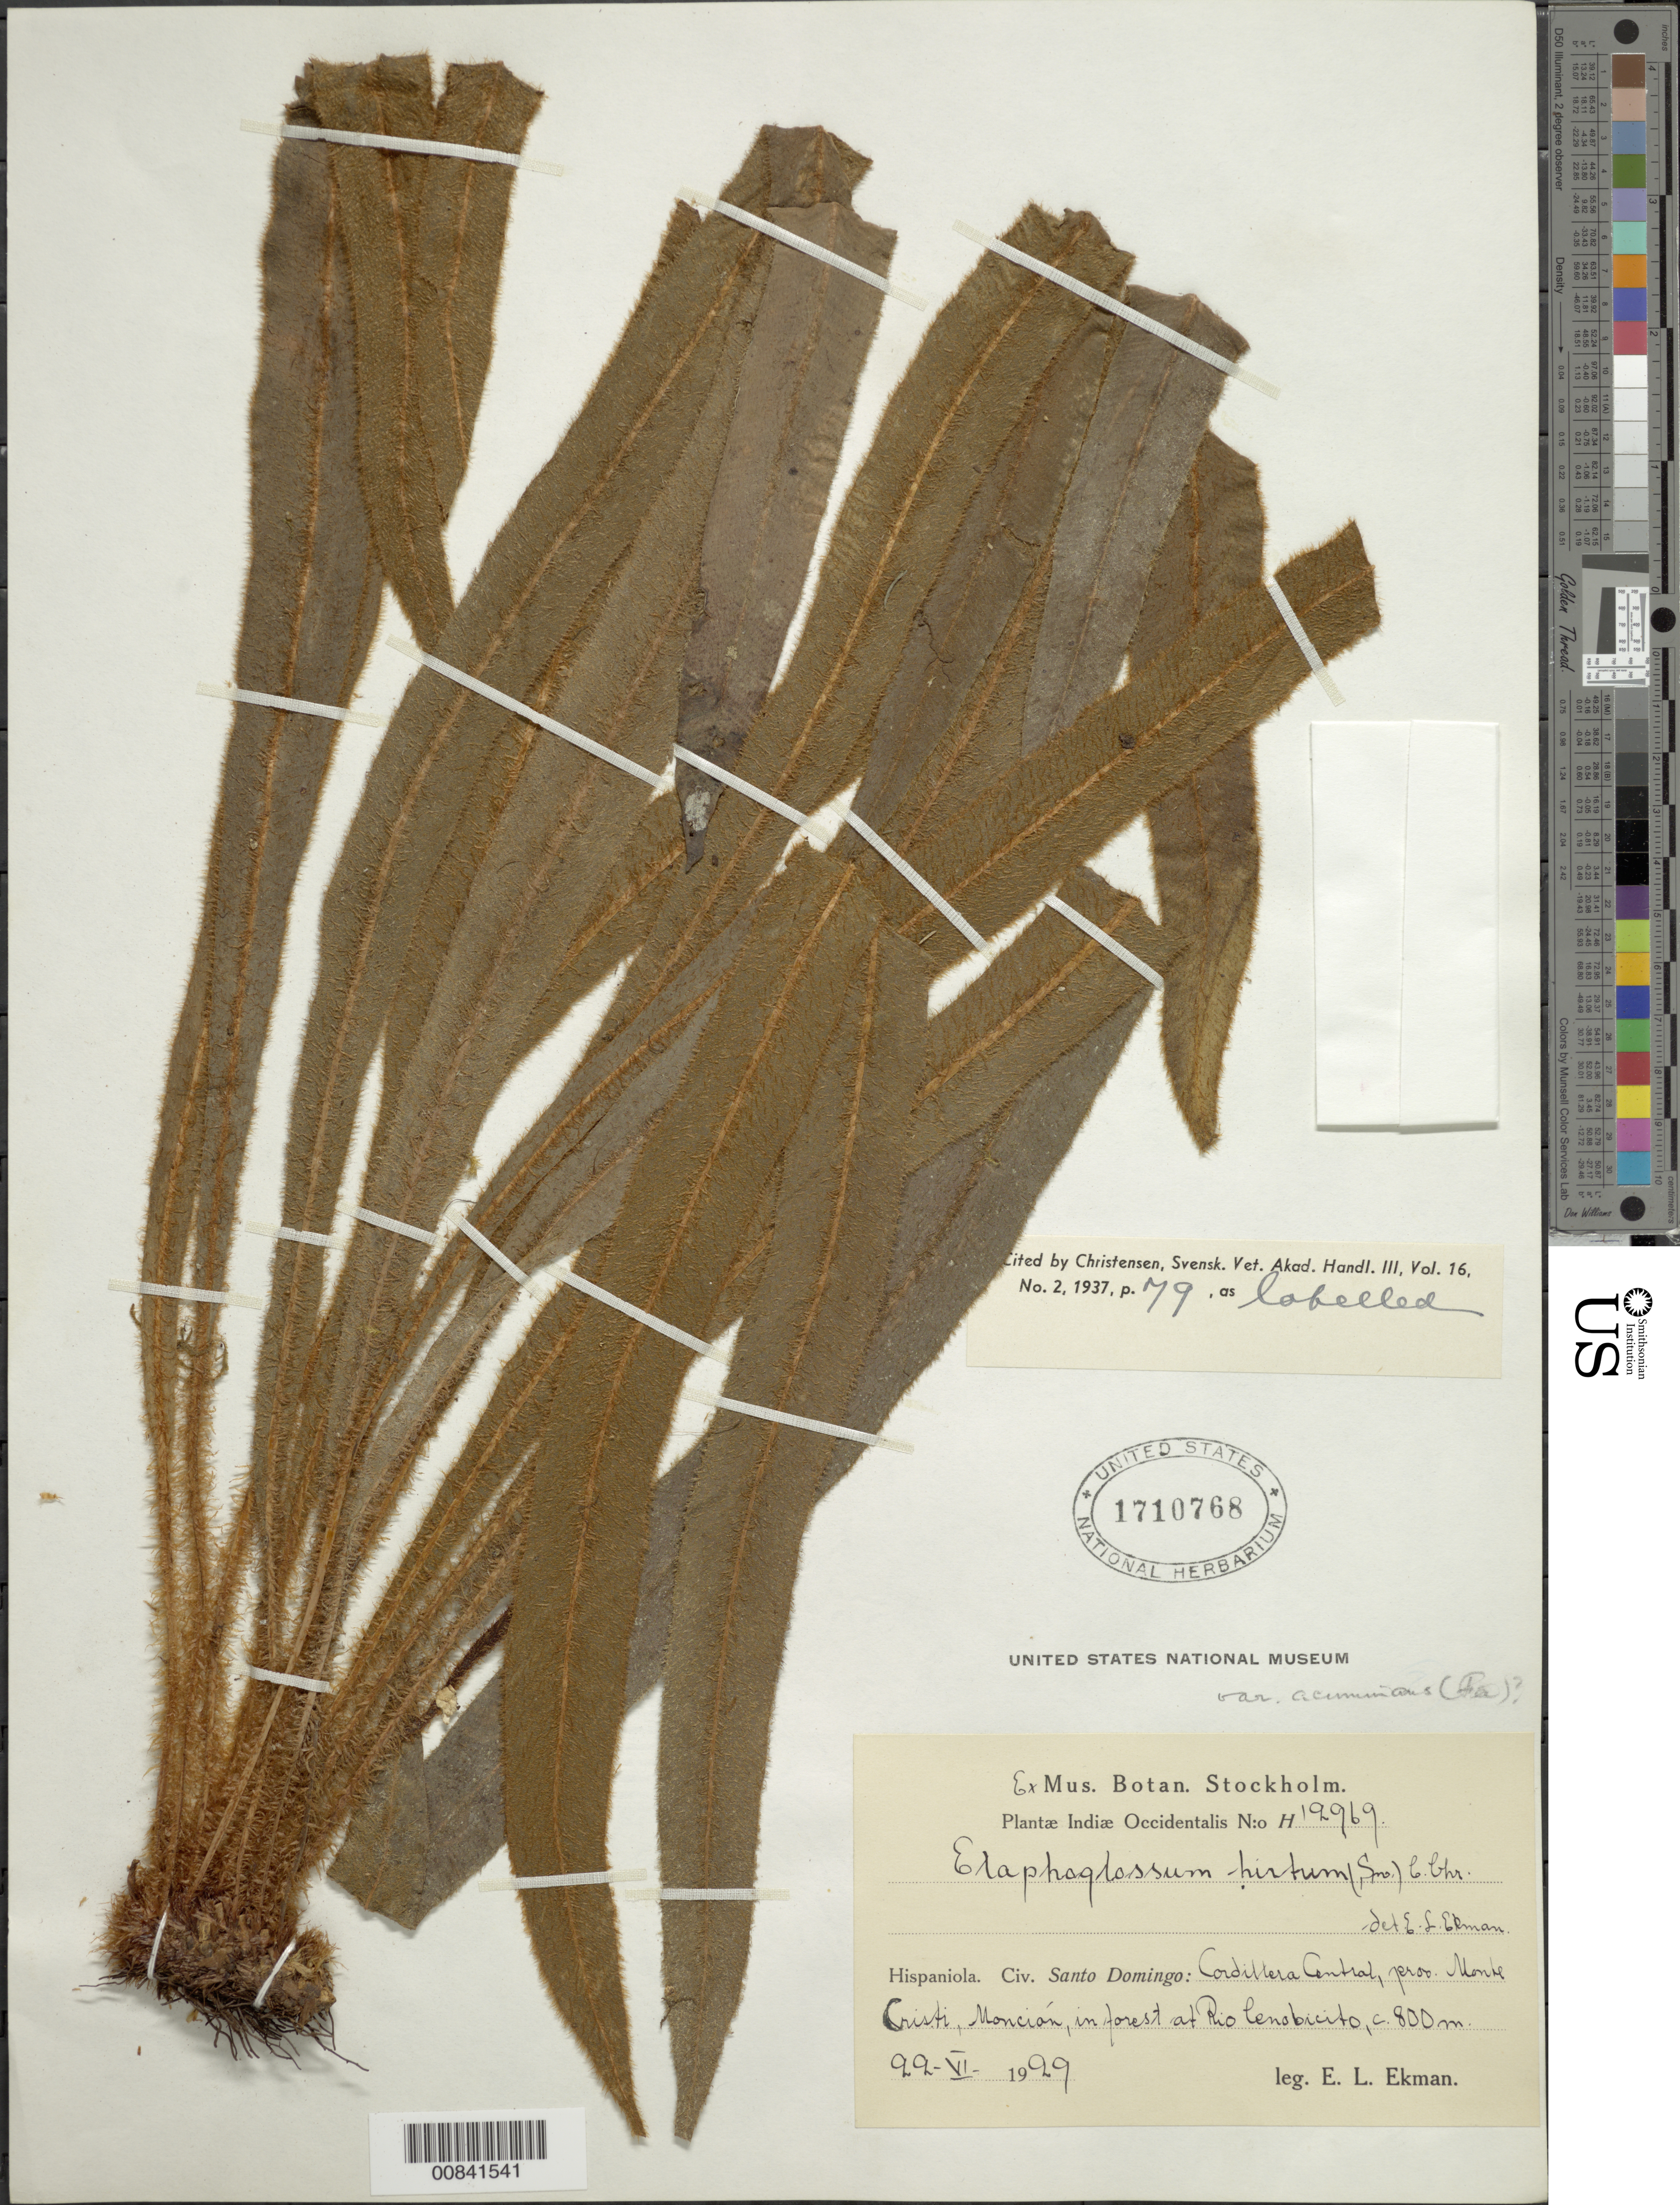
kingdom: Plantae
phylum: Tracheophyta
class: Polypodiopsida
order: Polypodiales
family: Dryopteridaceae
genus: Elaphoglossum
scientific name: Elaphoglossum paleaceum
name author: (Hook. & Grev.) Sledge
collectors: E. L. Ekman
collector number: H 12969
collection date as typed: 22 Jun 1929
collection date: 1929-06-22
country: Dominican Republic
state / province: Monte Cristi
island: Hispaniola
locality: Cordillera Central, Monción, at Río Cenobicito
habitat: Forest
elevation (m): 800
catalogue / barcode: US 1710768